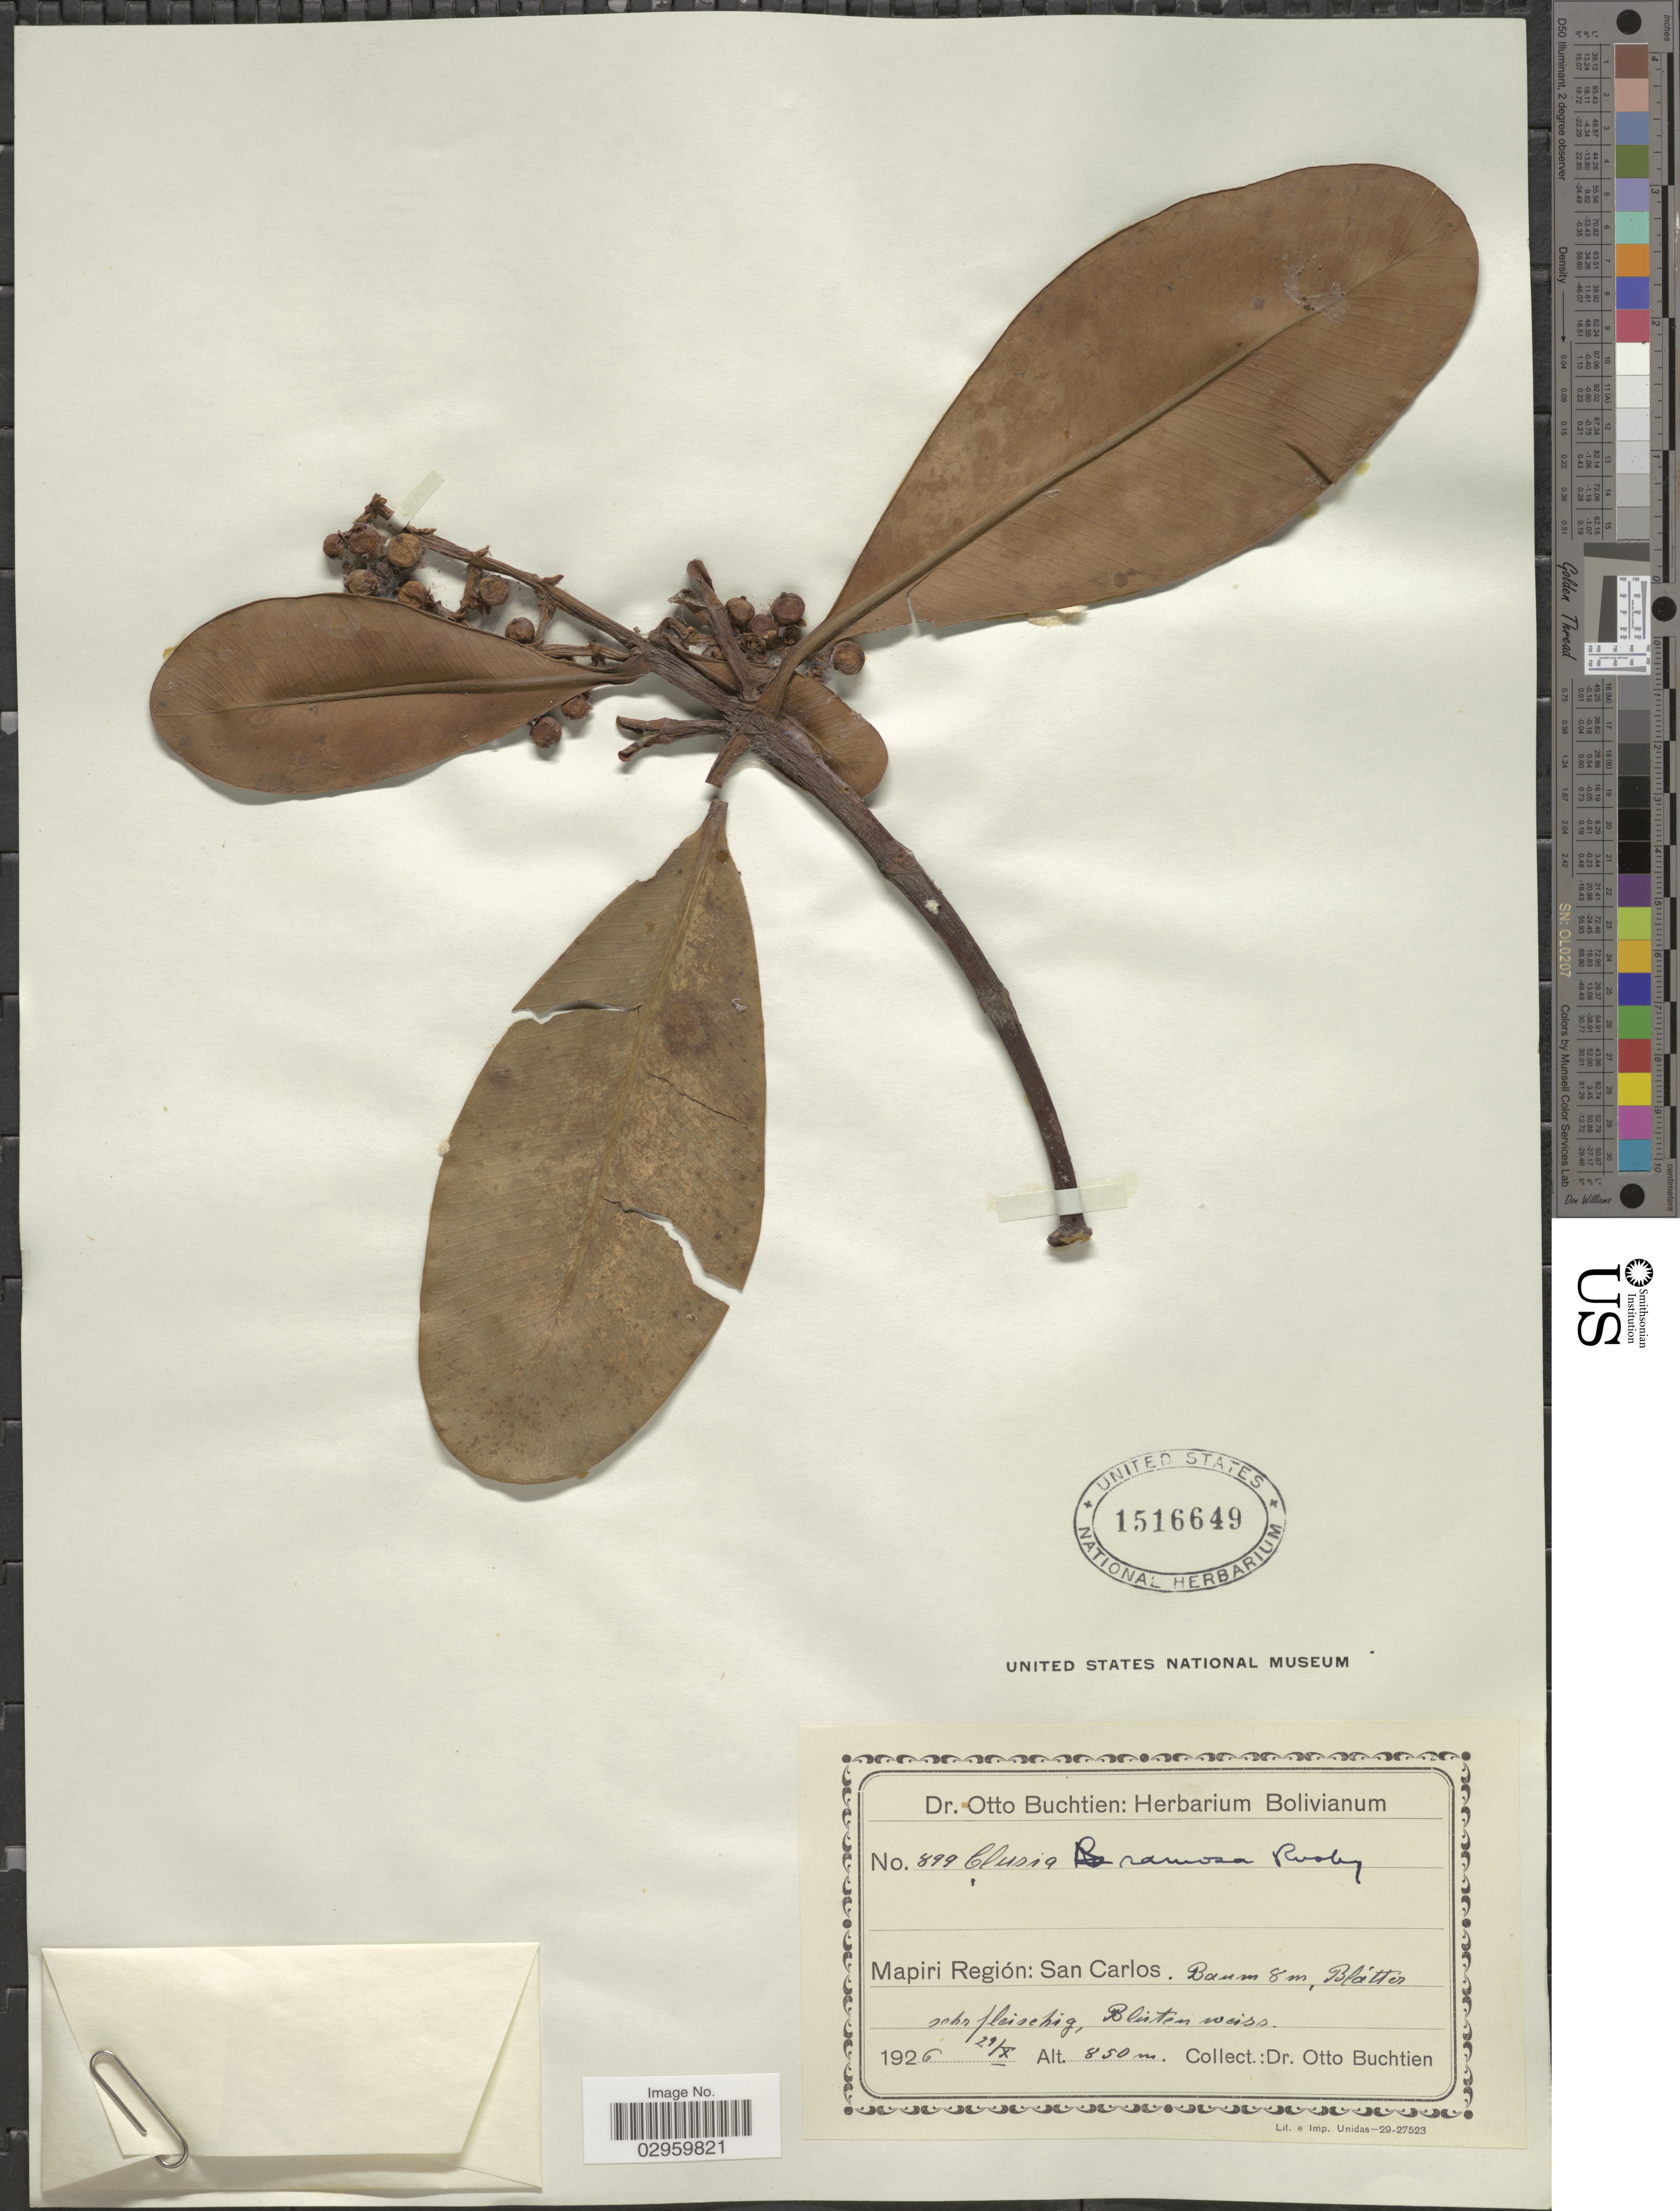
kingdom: Plantae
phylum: Tracheophyta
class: Magnoliopsida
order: Malpighiales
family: Clusiaceae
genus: Clusia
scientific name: Clusia ramosa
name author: Rusby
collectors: O. Buchtien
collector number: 899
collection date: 1926-10-29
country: Bolivia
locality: Mapiri Región: San Carlos.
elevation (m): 850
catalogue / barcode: US 1516649